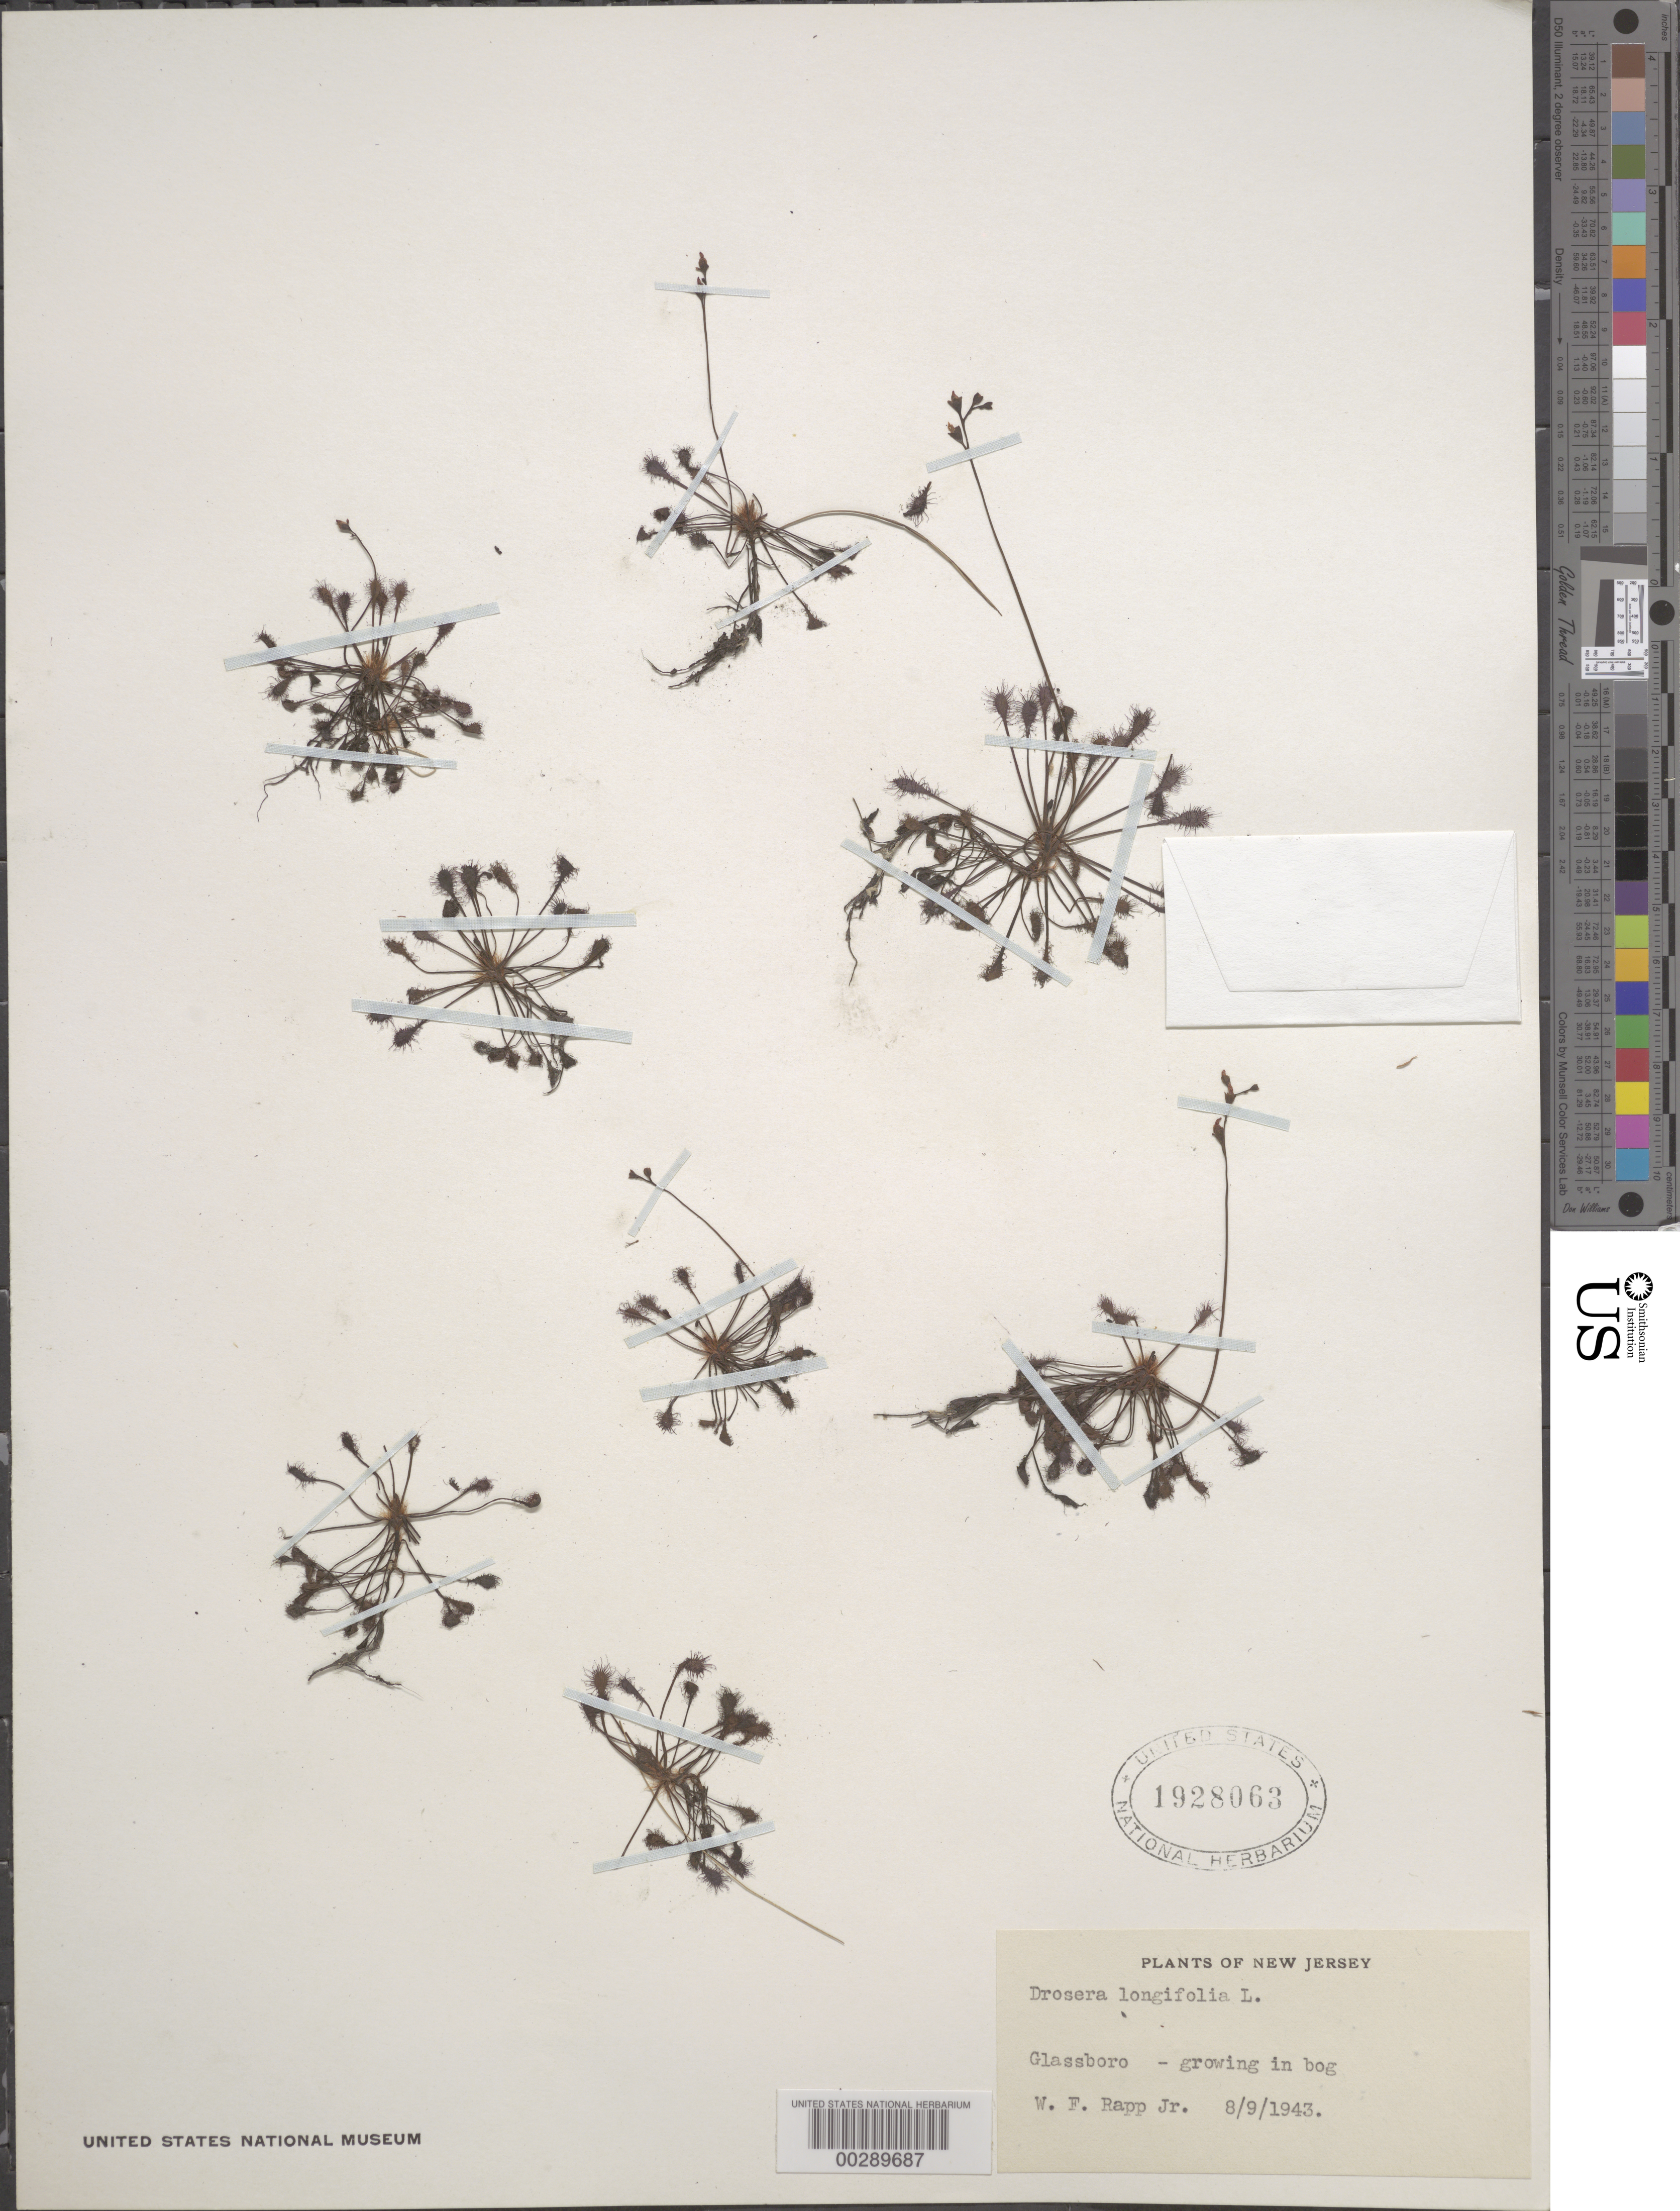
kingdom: Plantae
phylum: Tracheophyta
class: Magnoliopsida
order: Caryophyllales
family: Droseraceae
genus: Drosera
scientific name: Drosera intermedia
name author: Hayne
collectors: W. Rapp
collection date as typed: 09 Aug 1943 or 08 Sep 1943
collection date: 1943-08-09 or 1943-09-08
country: United States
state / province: New Jersey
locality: Glassboro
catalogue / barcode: US 1928063